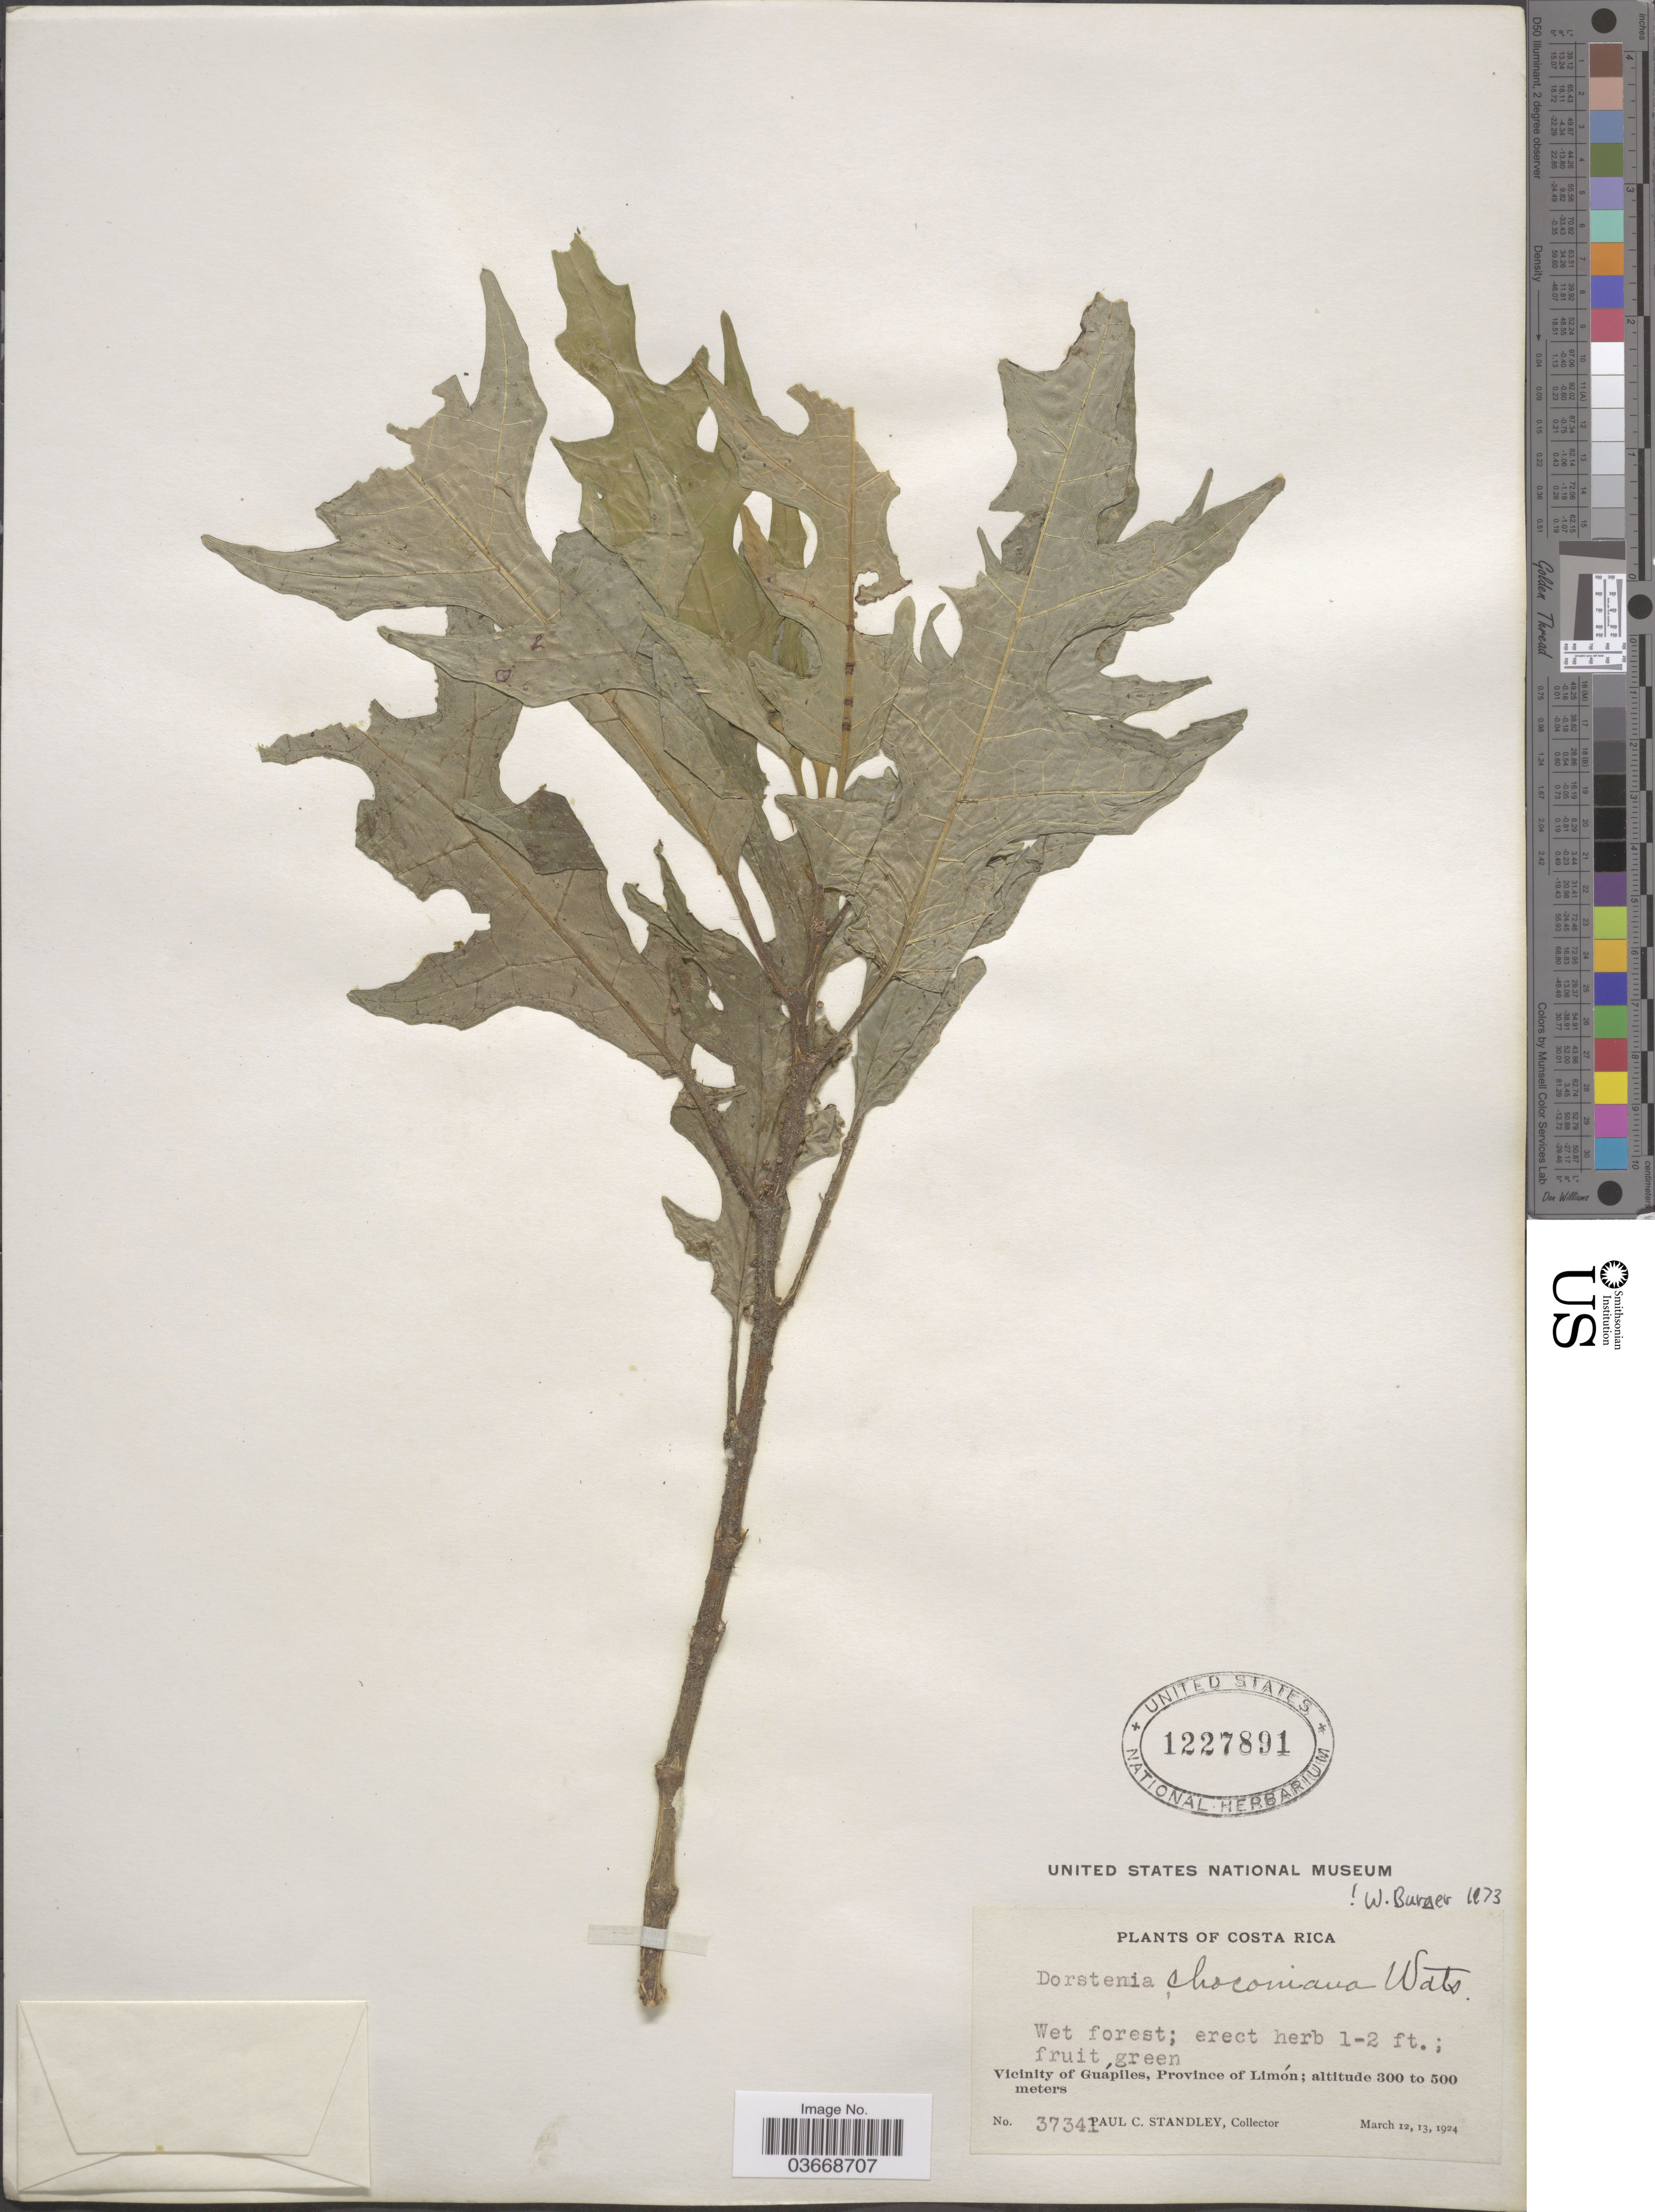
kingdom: Plantae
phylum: Tracheophyta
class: Magnoliopsida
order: Rosales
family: Moraceae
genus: Dorstenia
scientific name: Dorstenia choconiana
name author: S. Watson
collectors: P. C. Standley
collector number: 37341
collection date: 1924-03-12/1924-03-13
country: Costa Rica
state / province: Limón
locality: Vicinity of Guápiles.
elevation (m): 300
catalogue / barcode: US 1227891